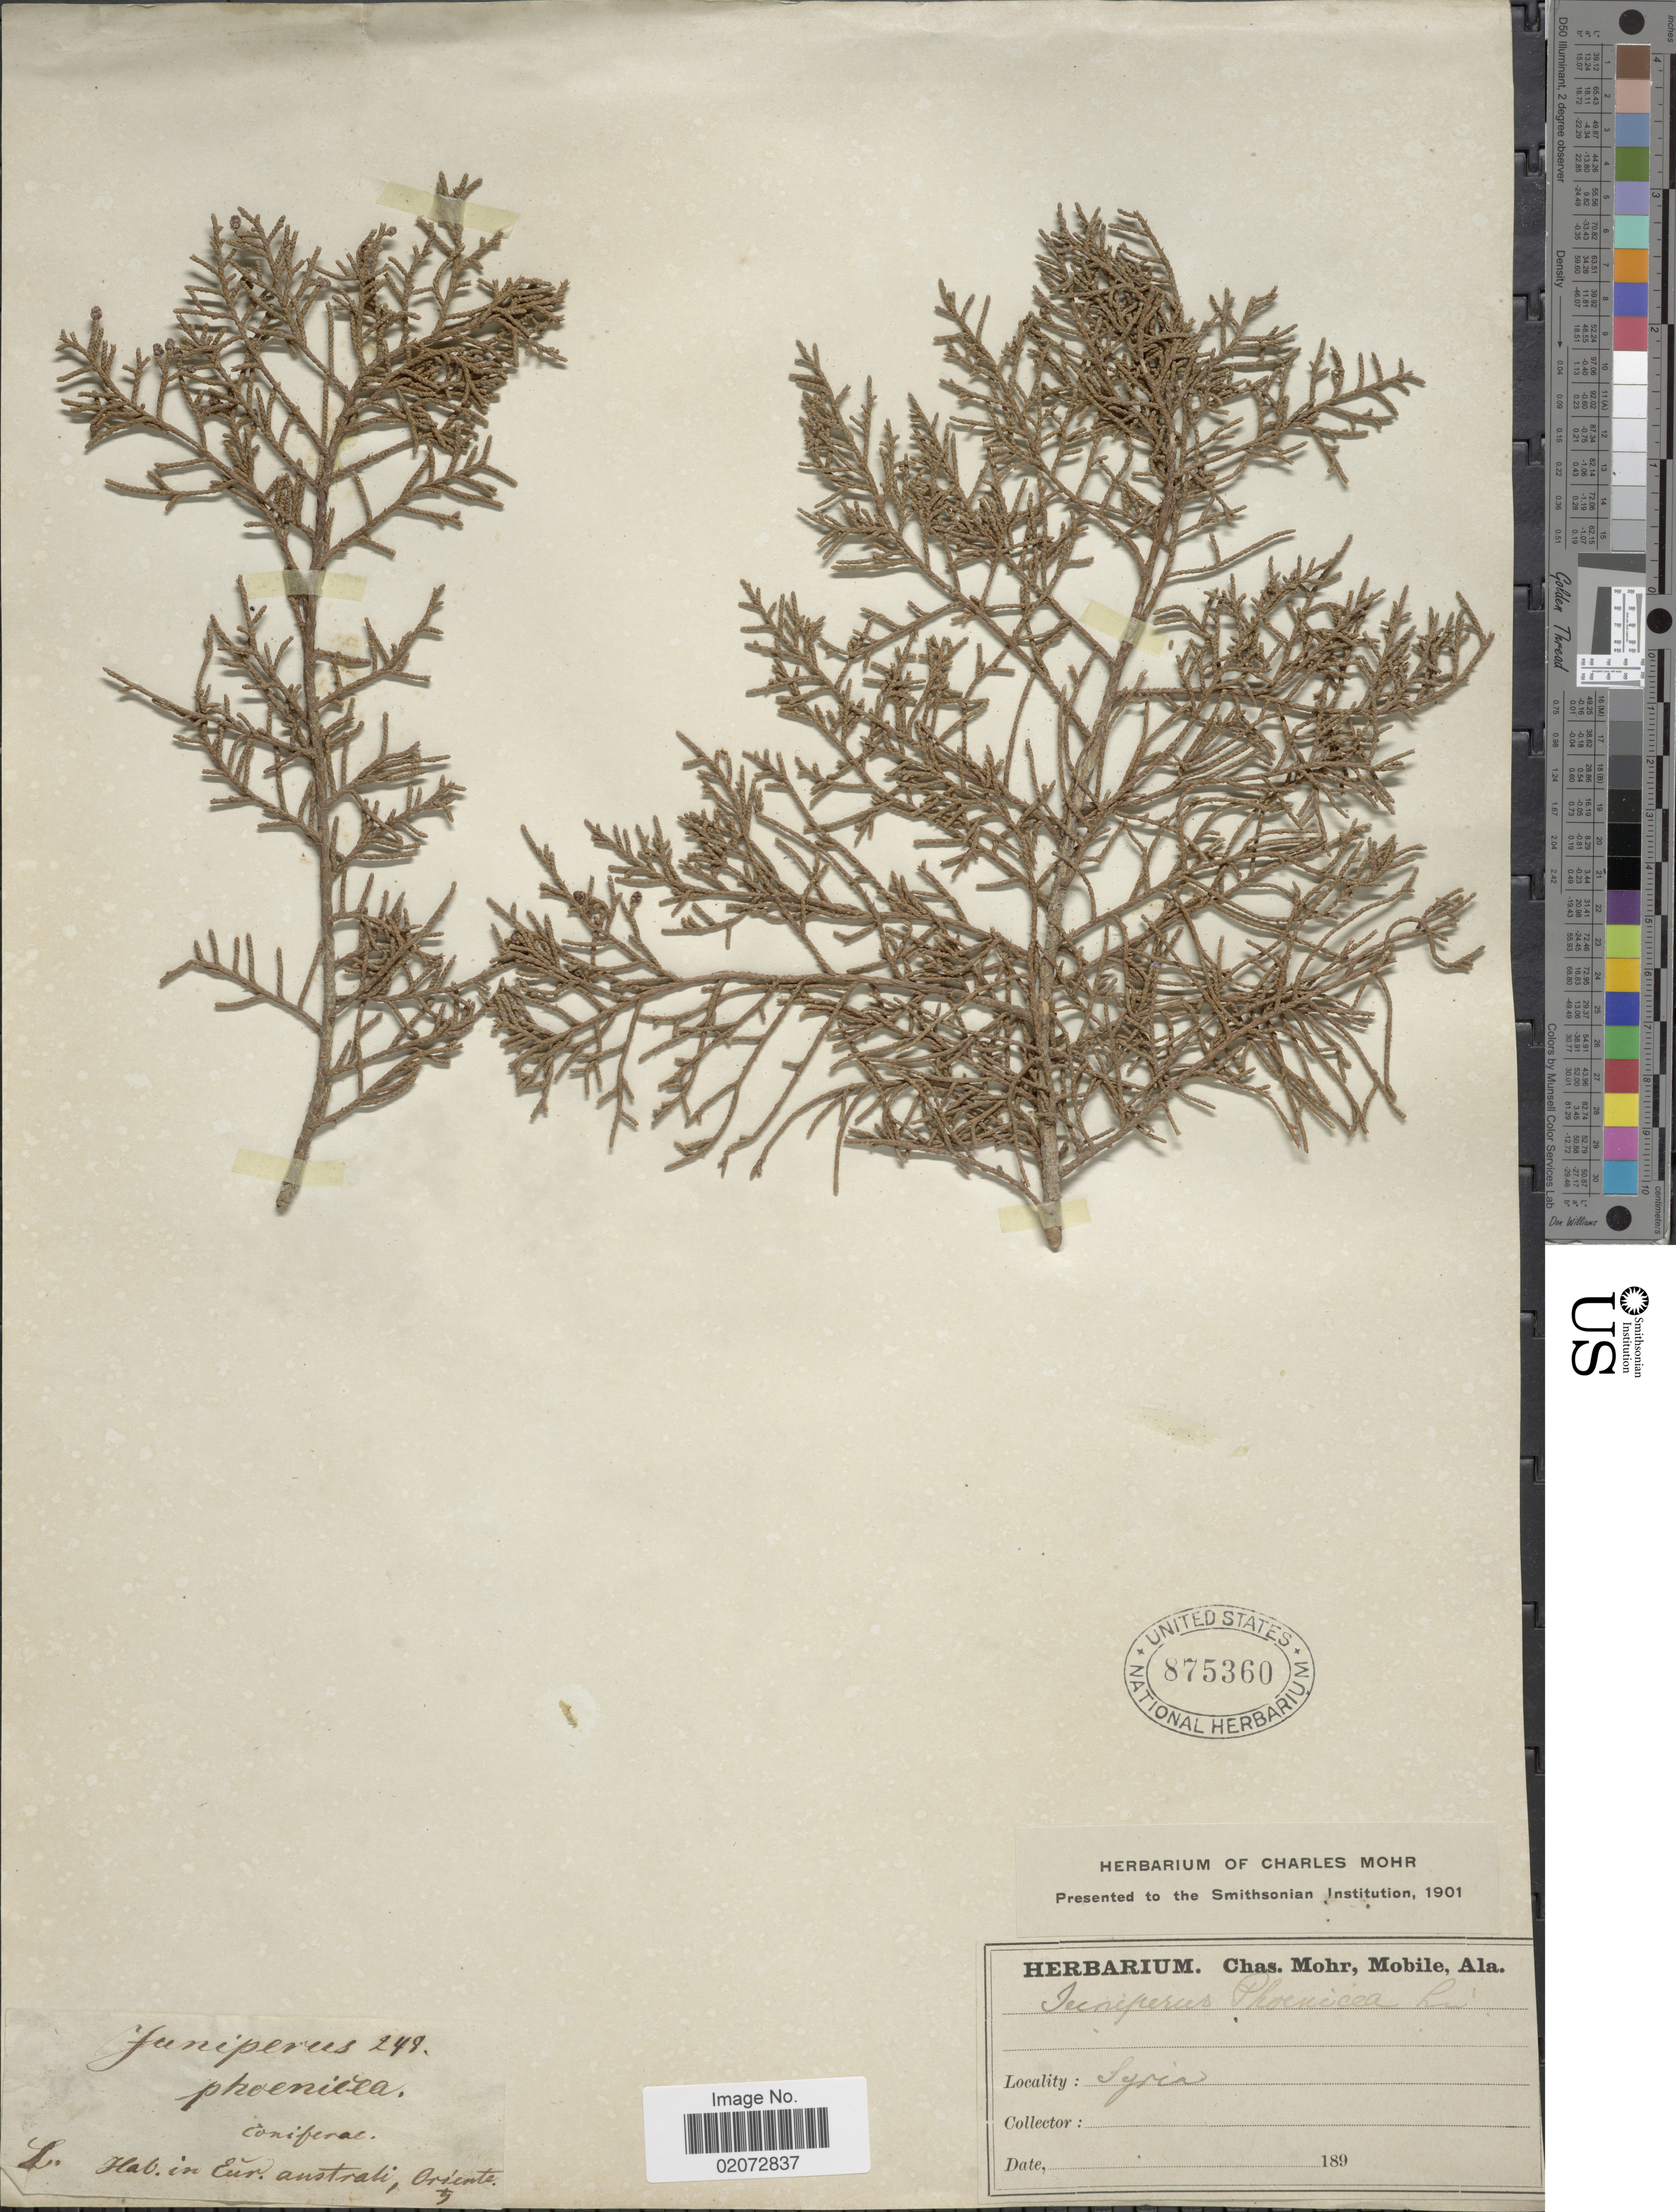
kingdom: Plantae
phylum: Tracheophyta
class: Pinopsida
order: Pinales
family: Cupressaceae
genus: Juniperus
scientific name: Juniperus phoenicea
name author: L.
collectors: ex herb. Charles Mohr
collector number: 249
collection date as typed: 189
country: Syria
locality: Hab. in Eur. Australi, Oriente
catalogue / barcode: US 875360